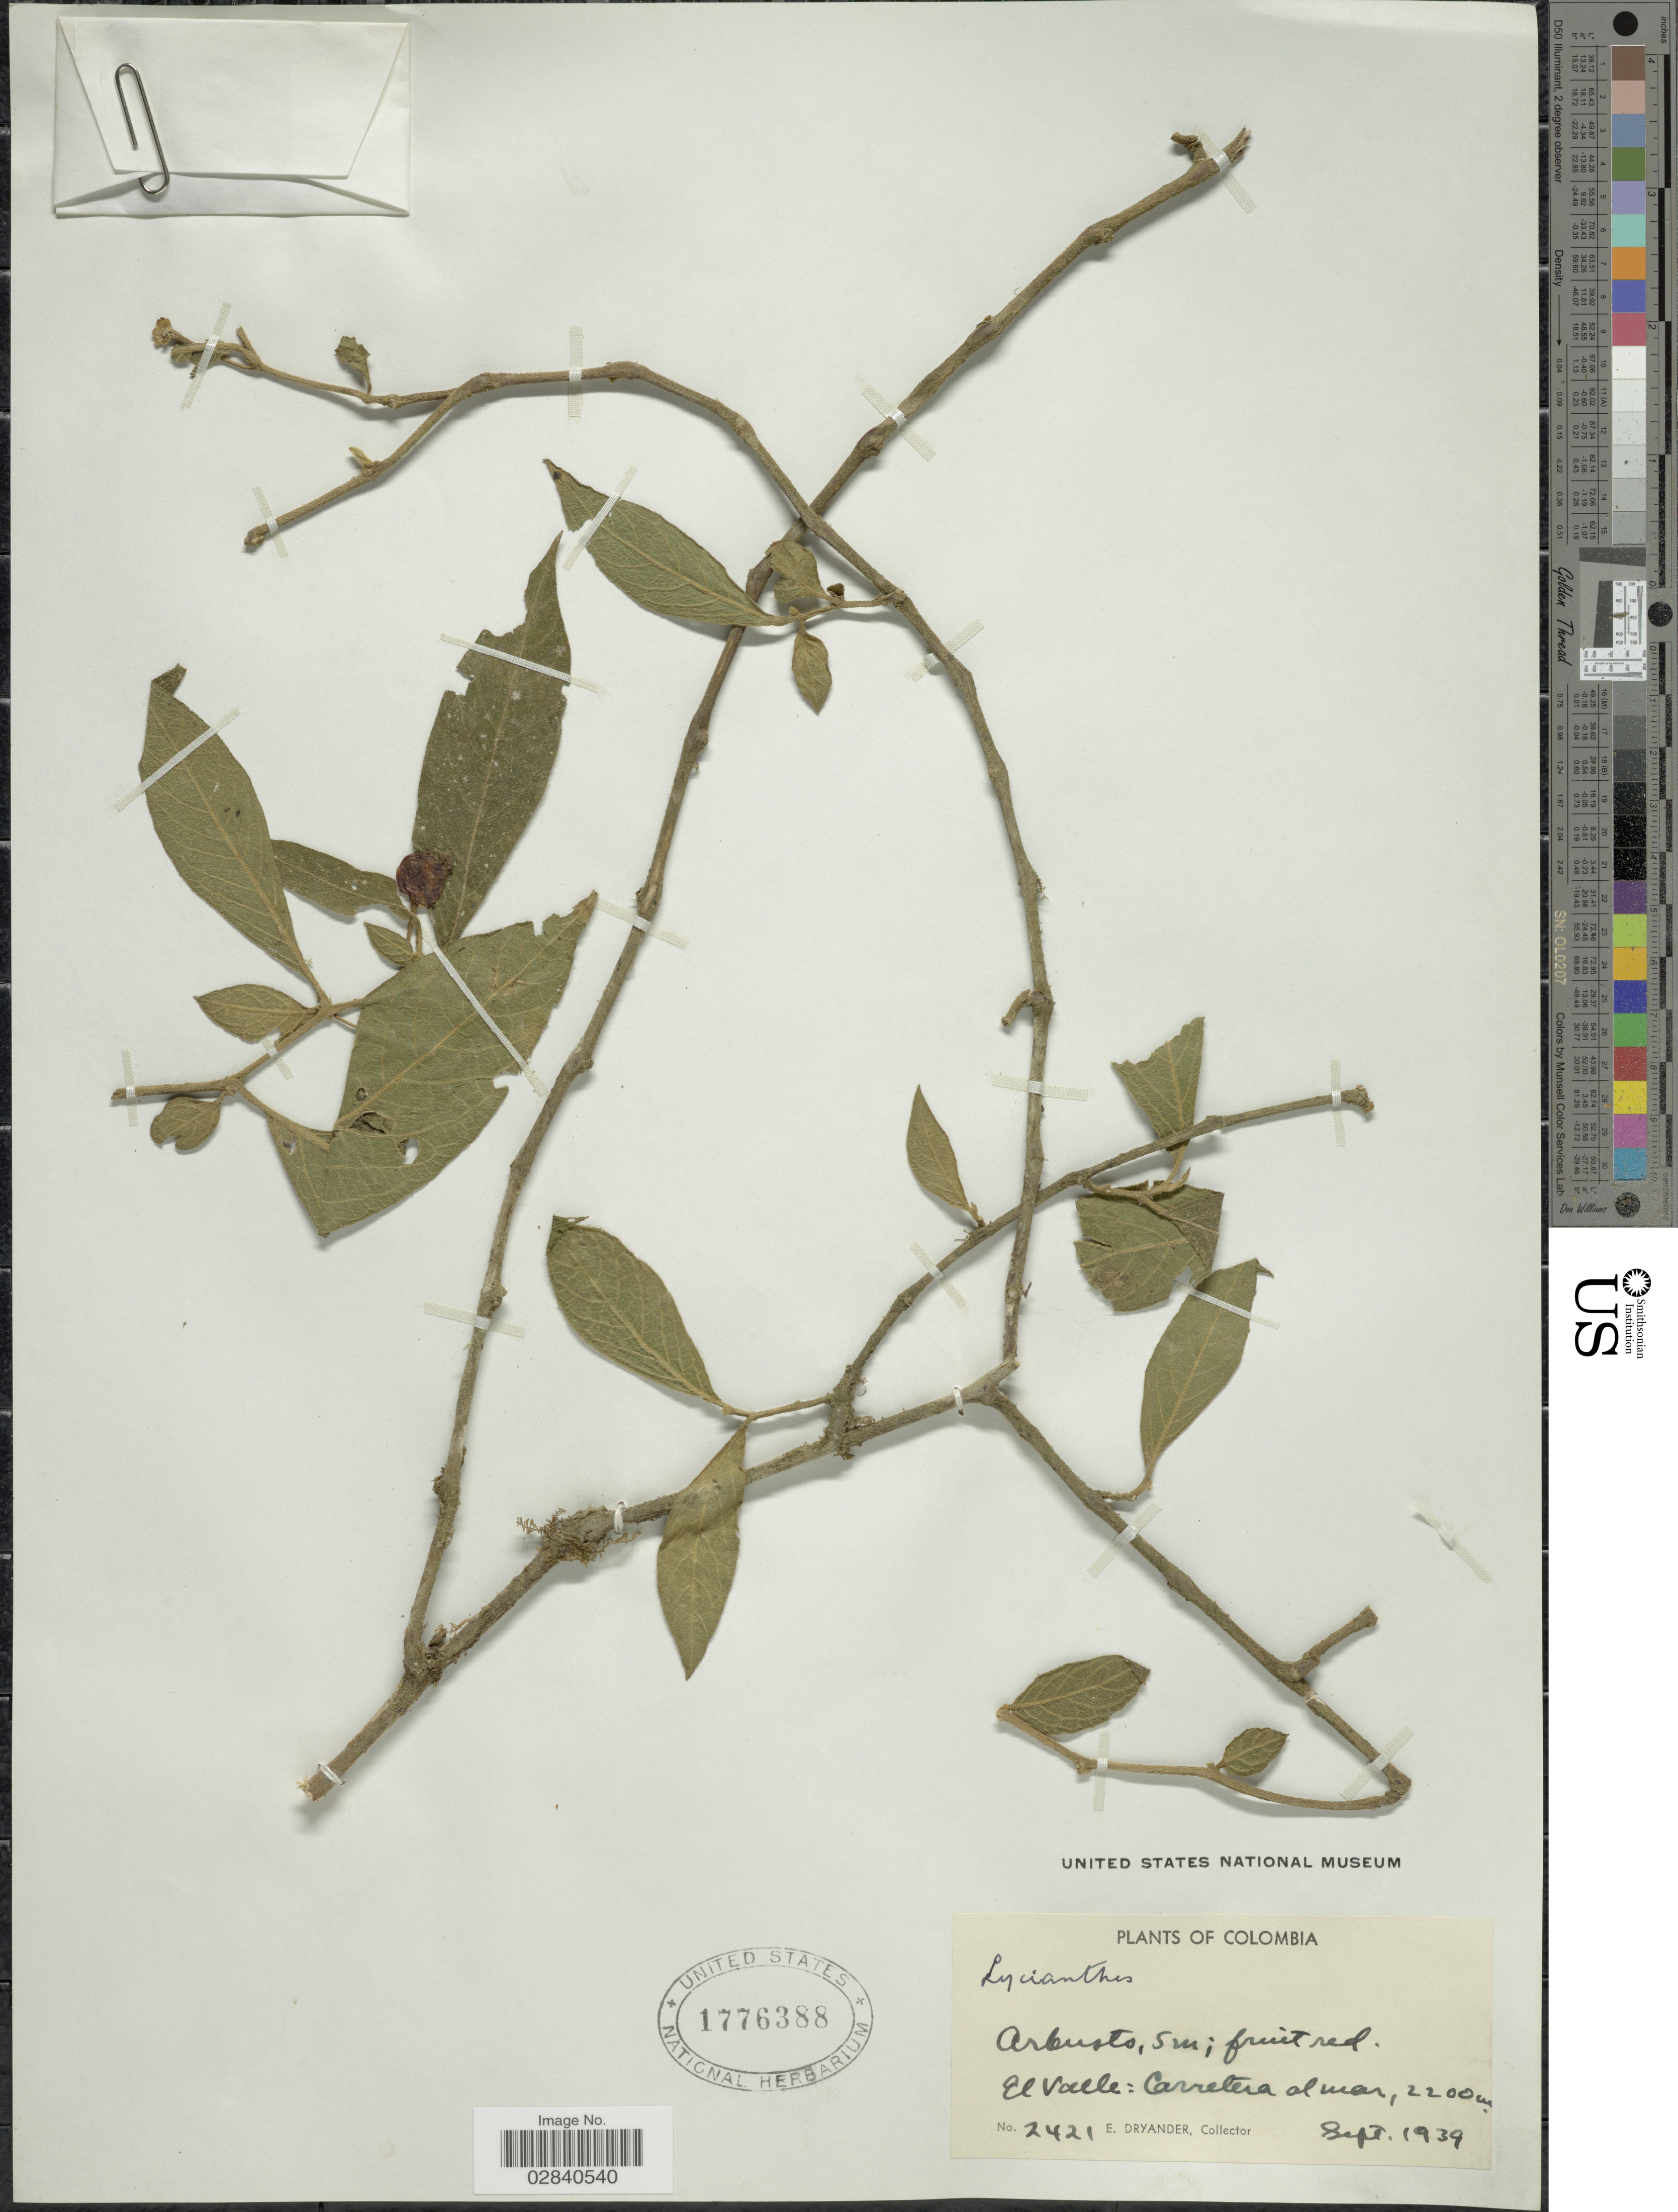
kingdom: Plantae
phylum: Tracheophyta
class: Magnoliopsida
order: Solanales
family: Solanaceae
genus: Lycianthes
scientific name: Lycianthes sp.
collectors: E. Dryander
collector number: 2421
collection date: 1939-09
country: Colombia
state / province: Valle del Cauca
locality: Carretera al mar.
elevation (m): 2200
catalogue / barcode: US 1776388